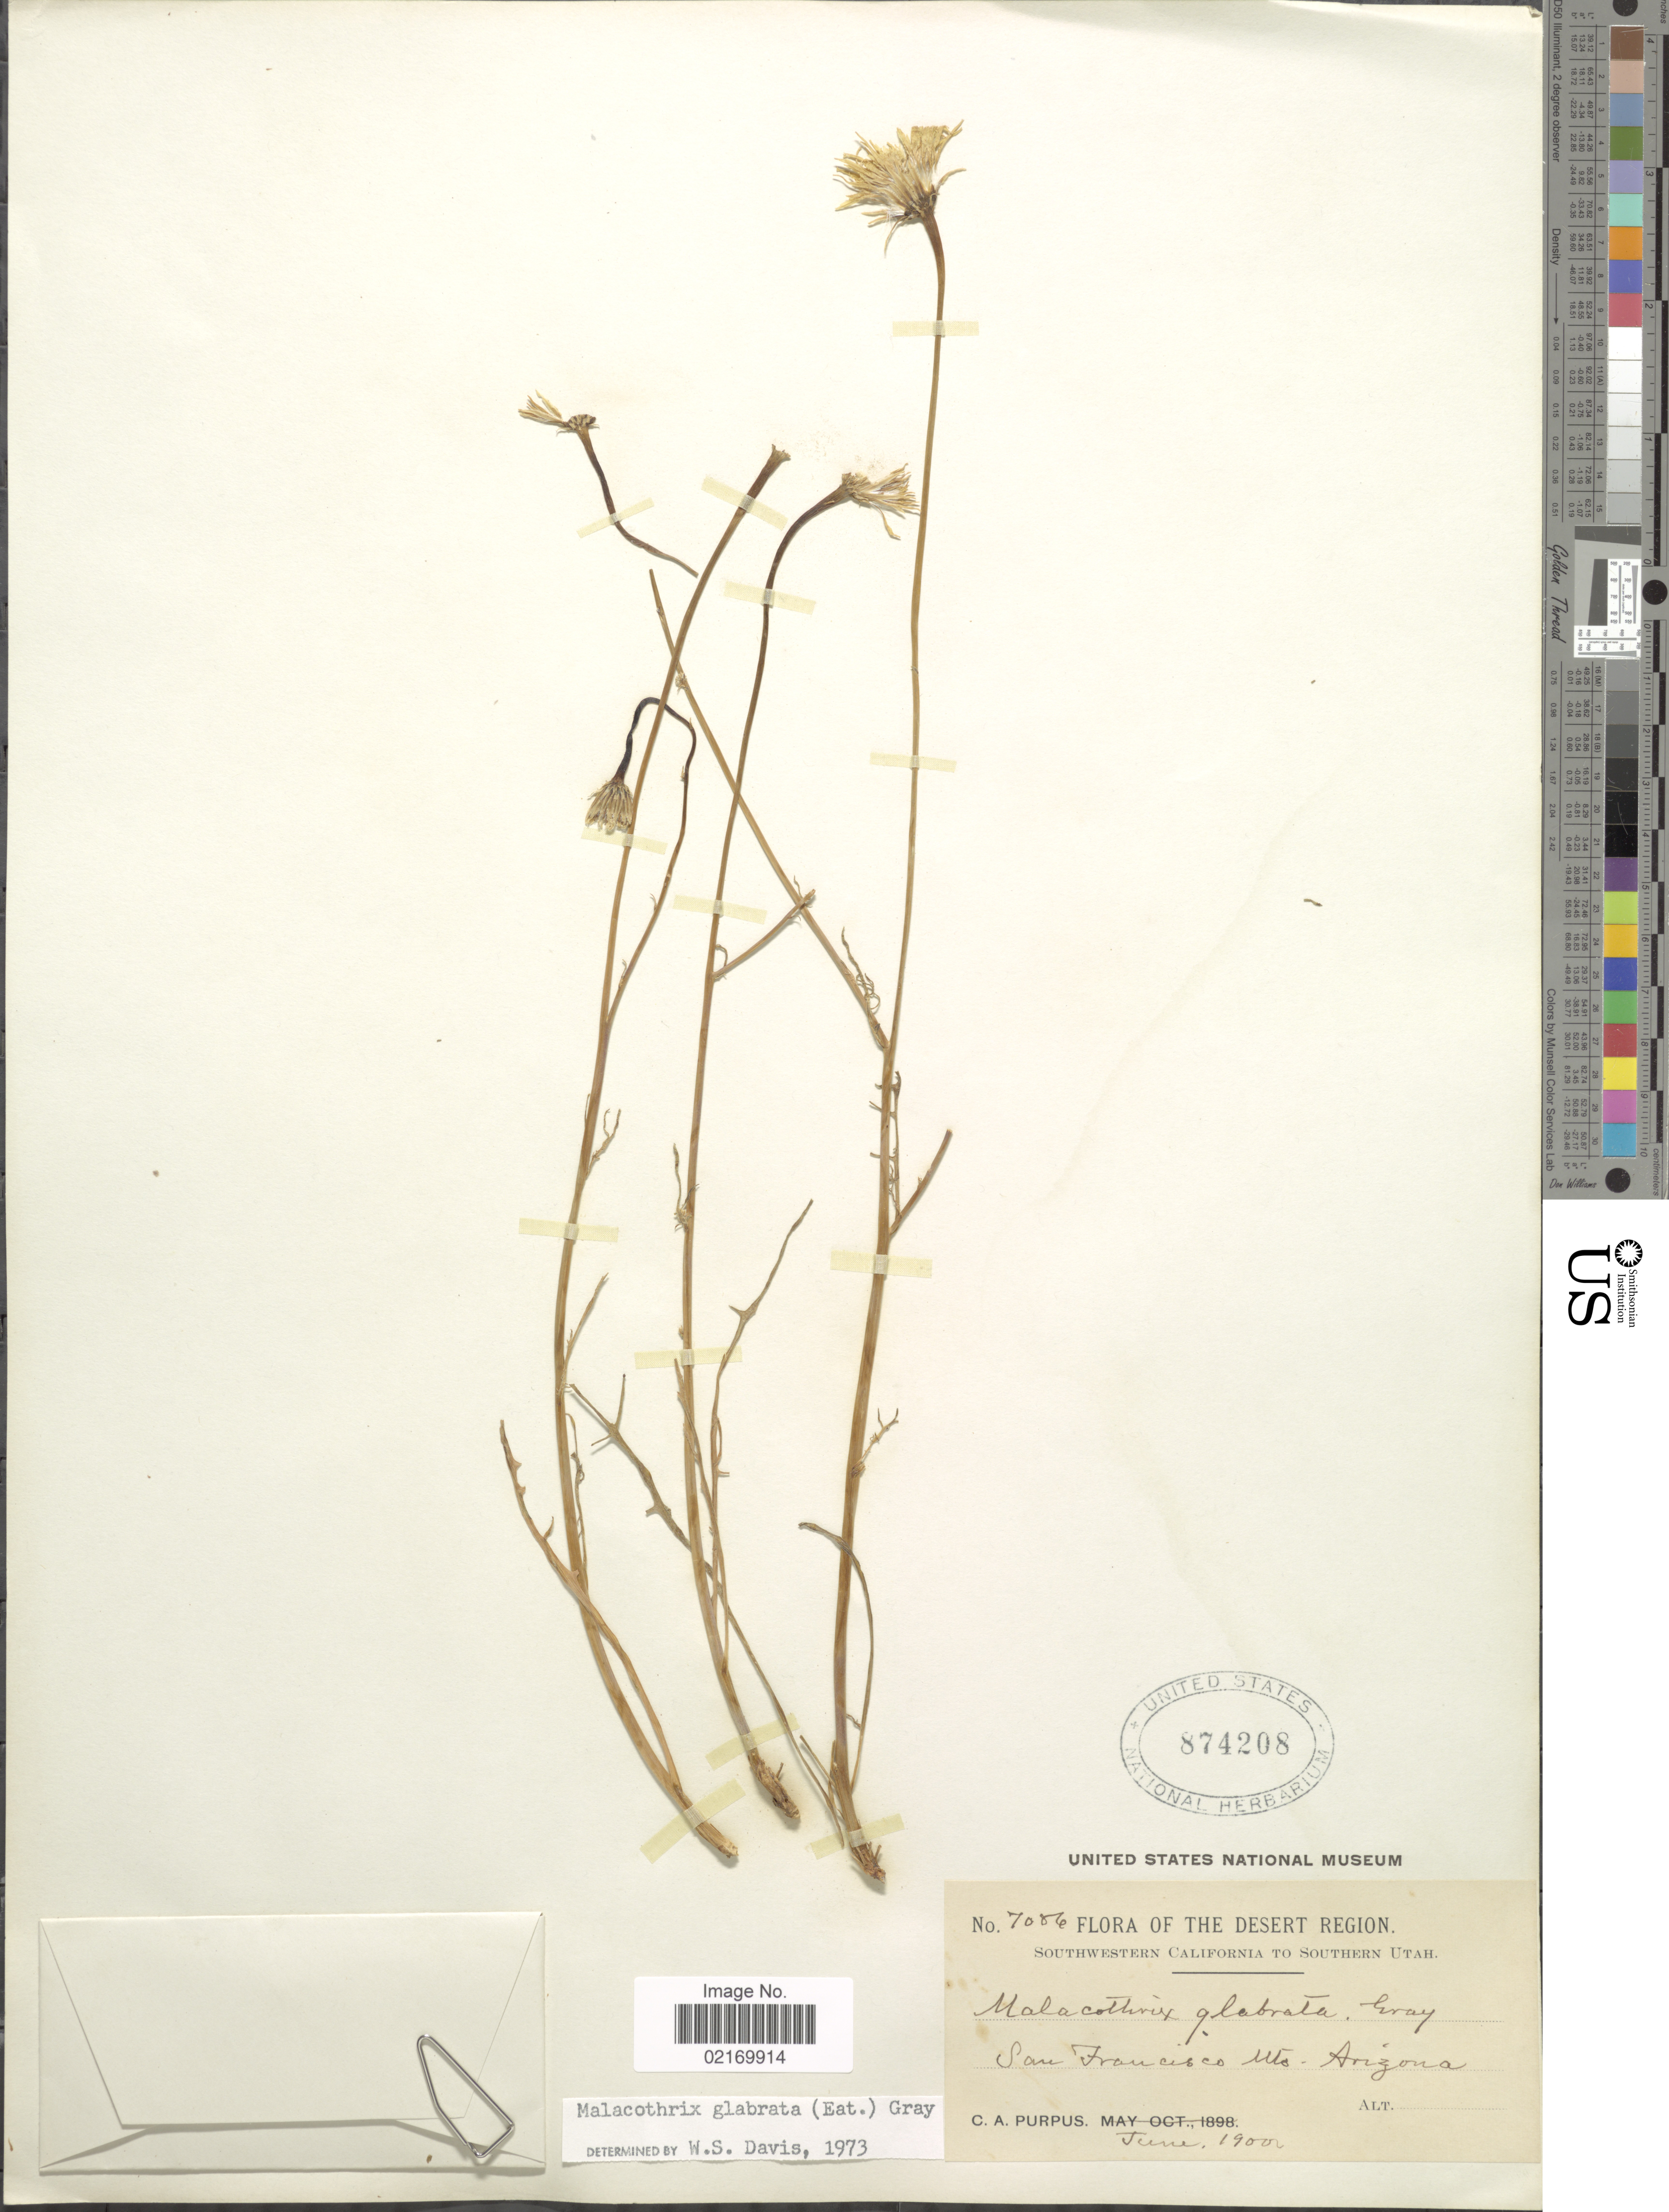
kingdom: Plantae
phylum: Tracheophyta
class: Magnoliopsida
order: Asterales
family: Asteraceae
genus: Malacothrix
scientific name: Malacothrix glabrata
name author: (A. Gray ex D.C. Eaton) A. Gray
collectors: C. A. Purpus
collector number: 7086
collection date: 1900-06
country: United States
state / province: Arizona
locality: The Desert Region, san Francisco Mts.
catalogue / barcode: US 874208